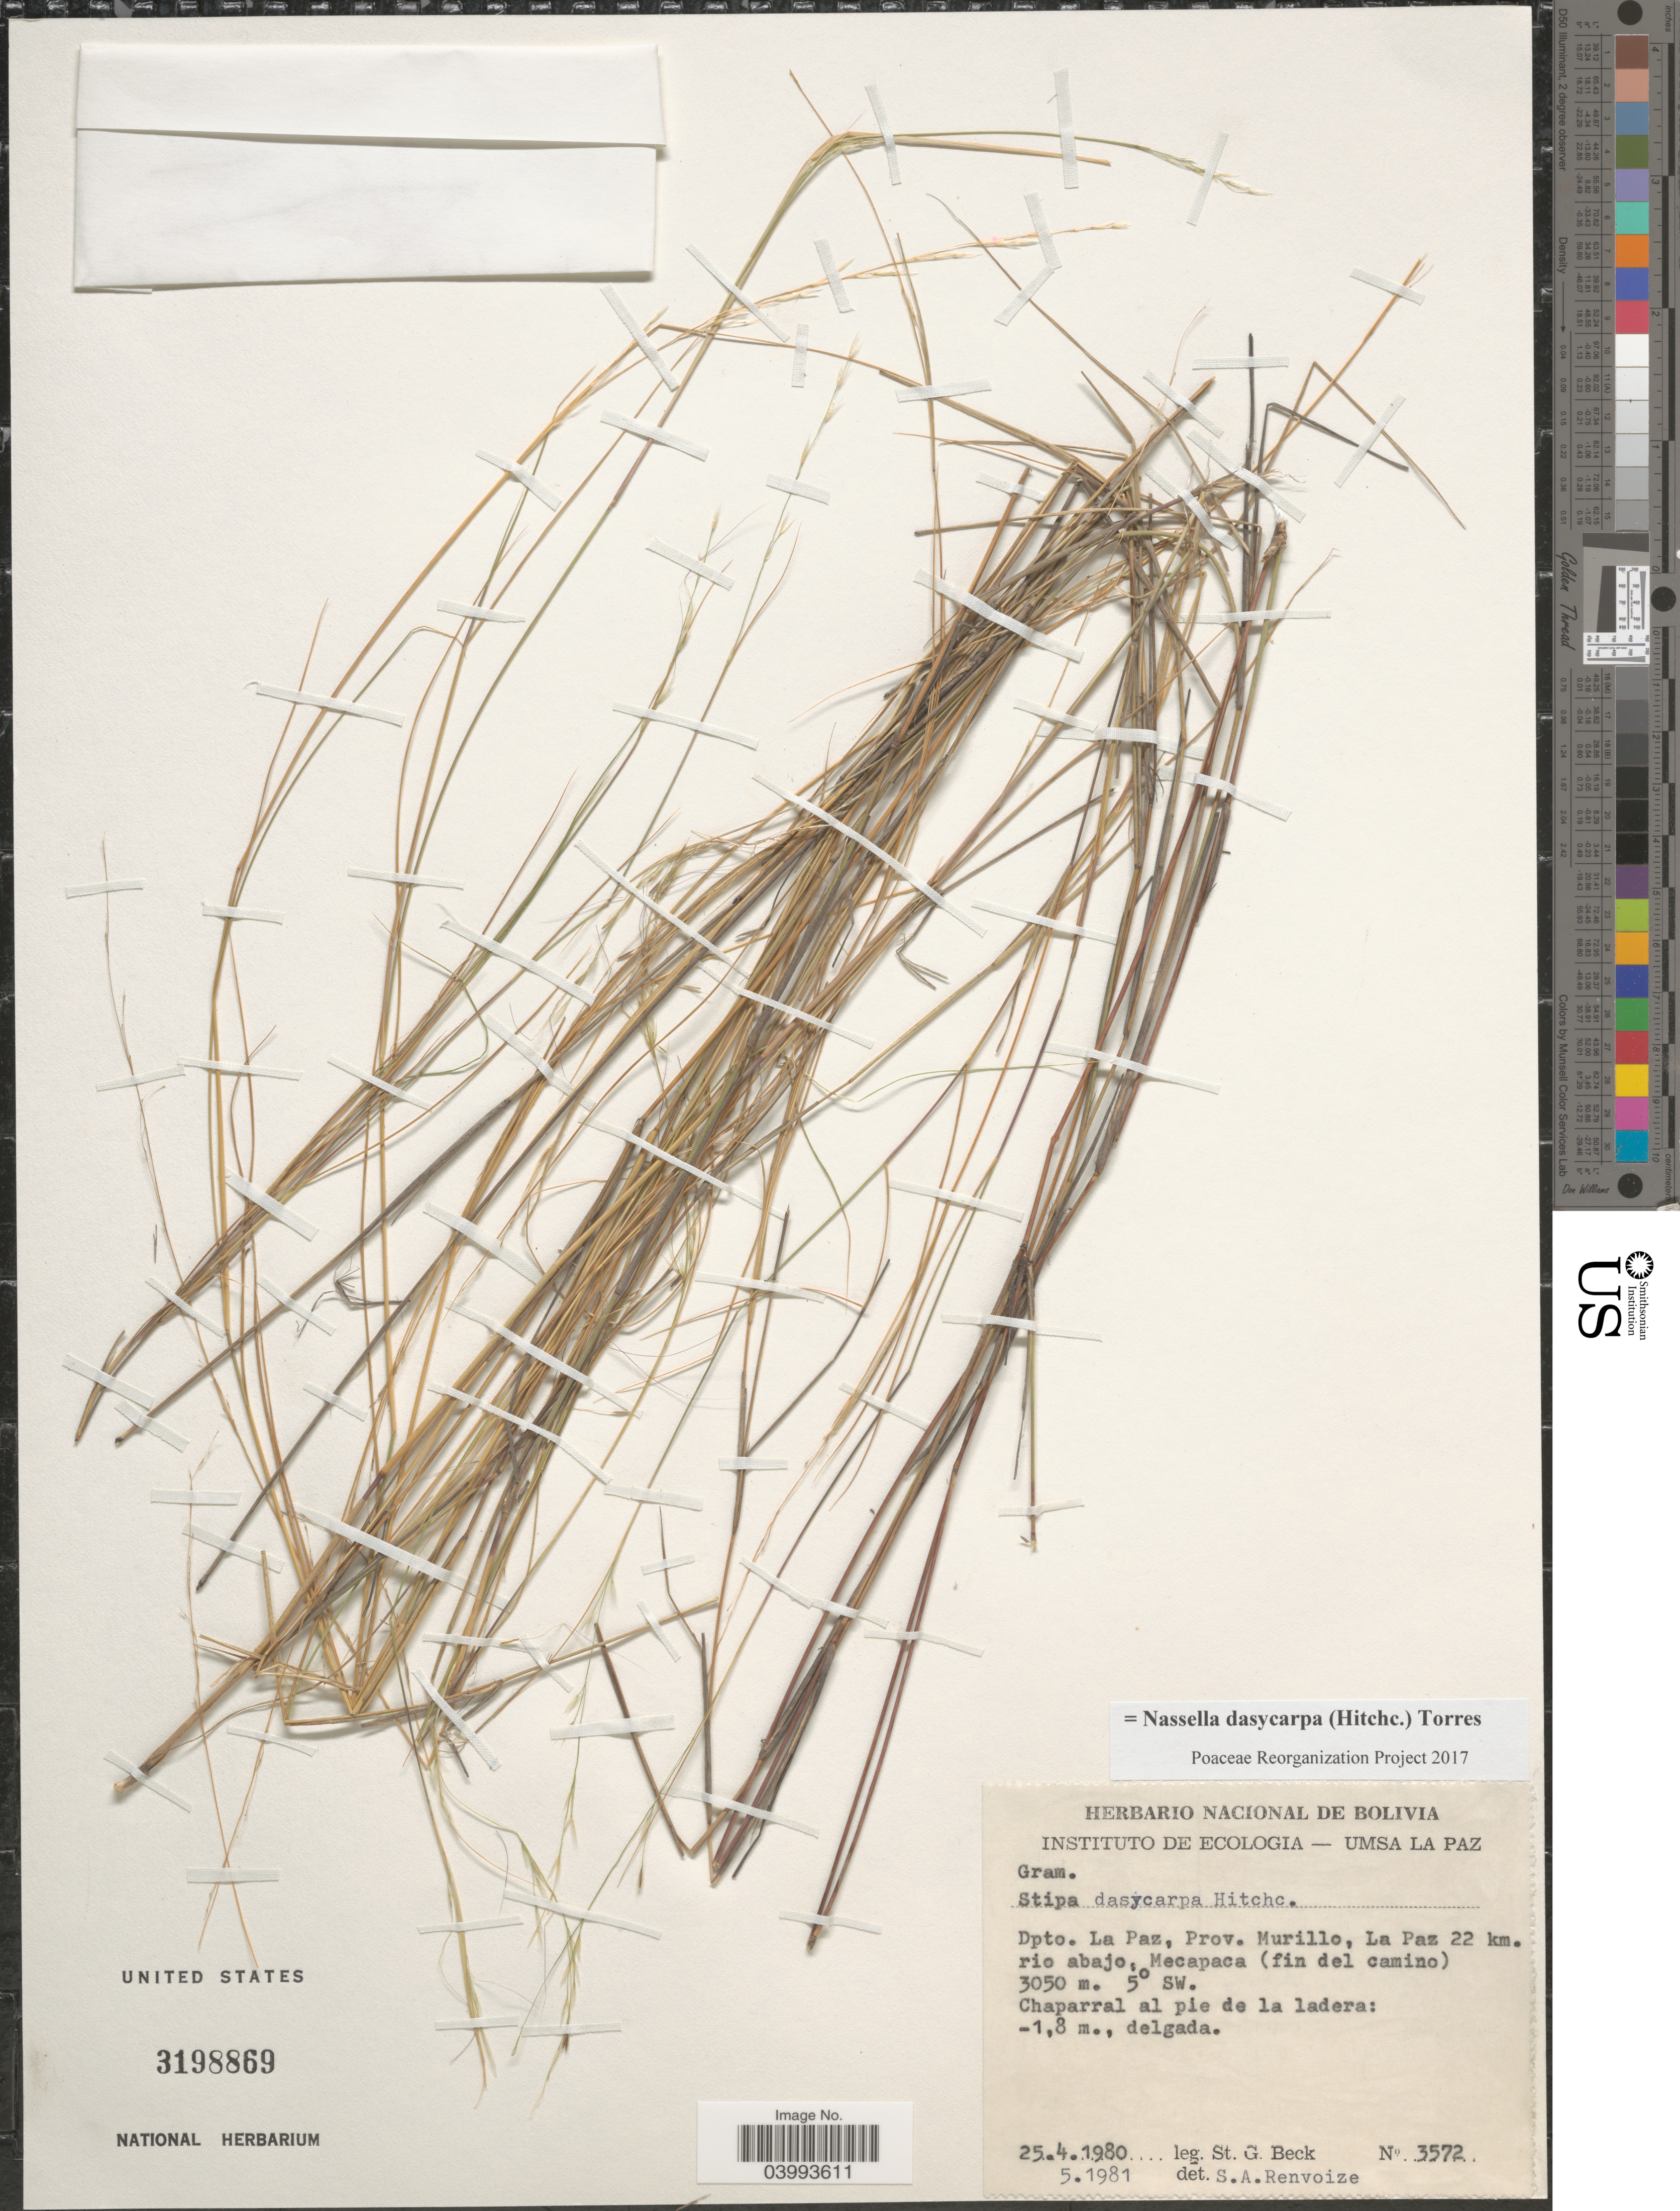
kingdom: Plantae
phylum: Tracheophyta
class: Liliopsida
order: Poales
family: Poaceae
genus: Nassella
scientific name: Nassella dasycarpa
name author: (Hitchc.) A.M. Torres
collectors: S. G. Beck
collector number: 3572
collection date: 1980-04-25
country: Bolivia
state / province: La Paz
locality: Dpto. La Paz, Prov. Murillo, La Paz 22 km. rio abajo, Mecapaca (fin del camino).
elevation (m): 3050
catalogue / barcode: US 3198869